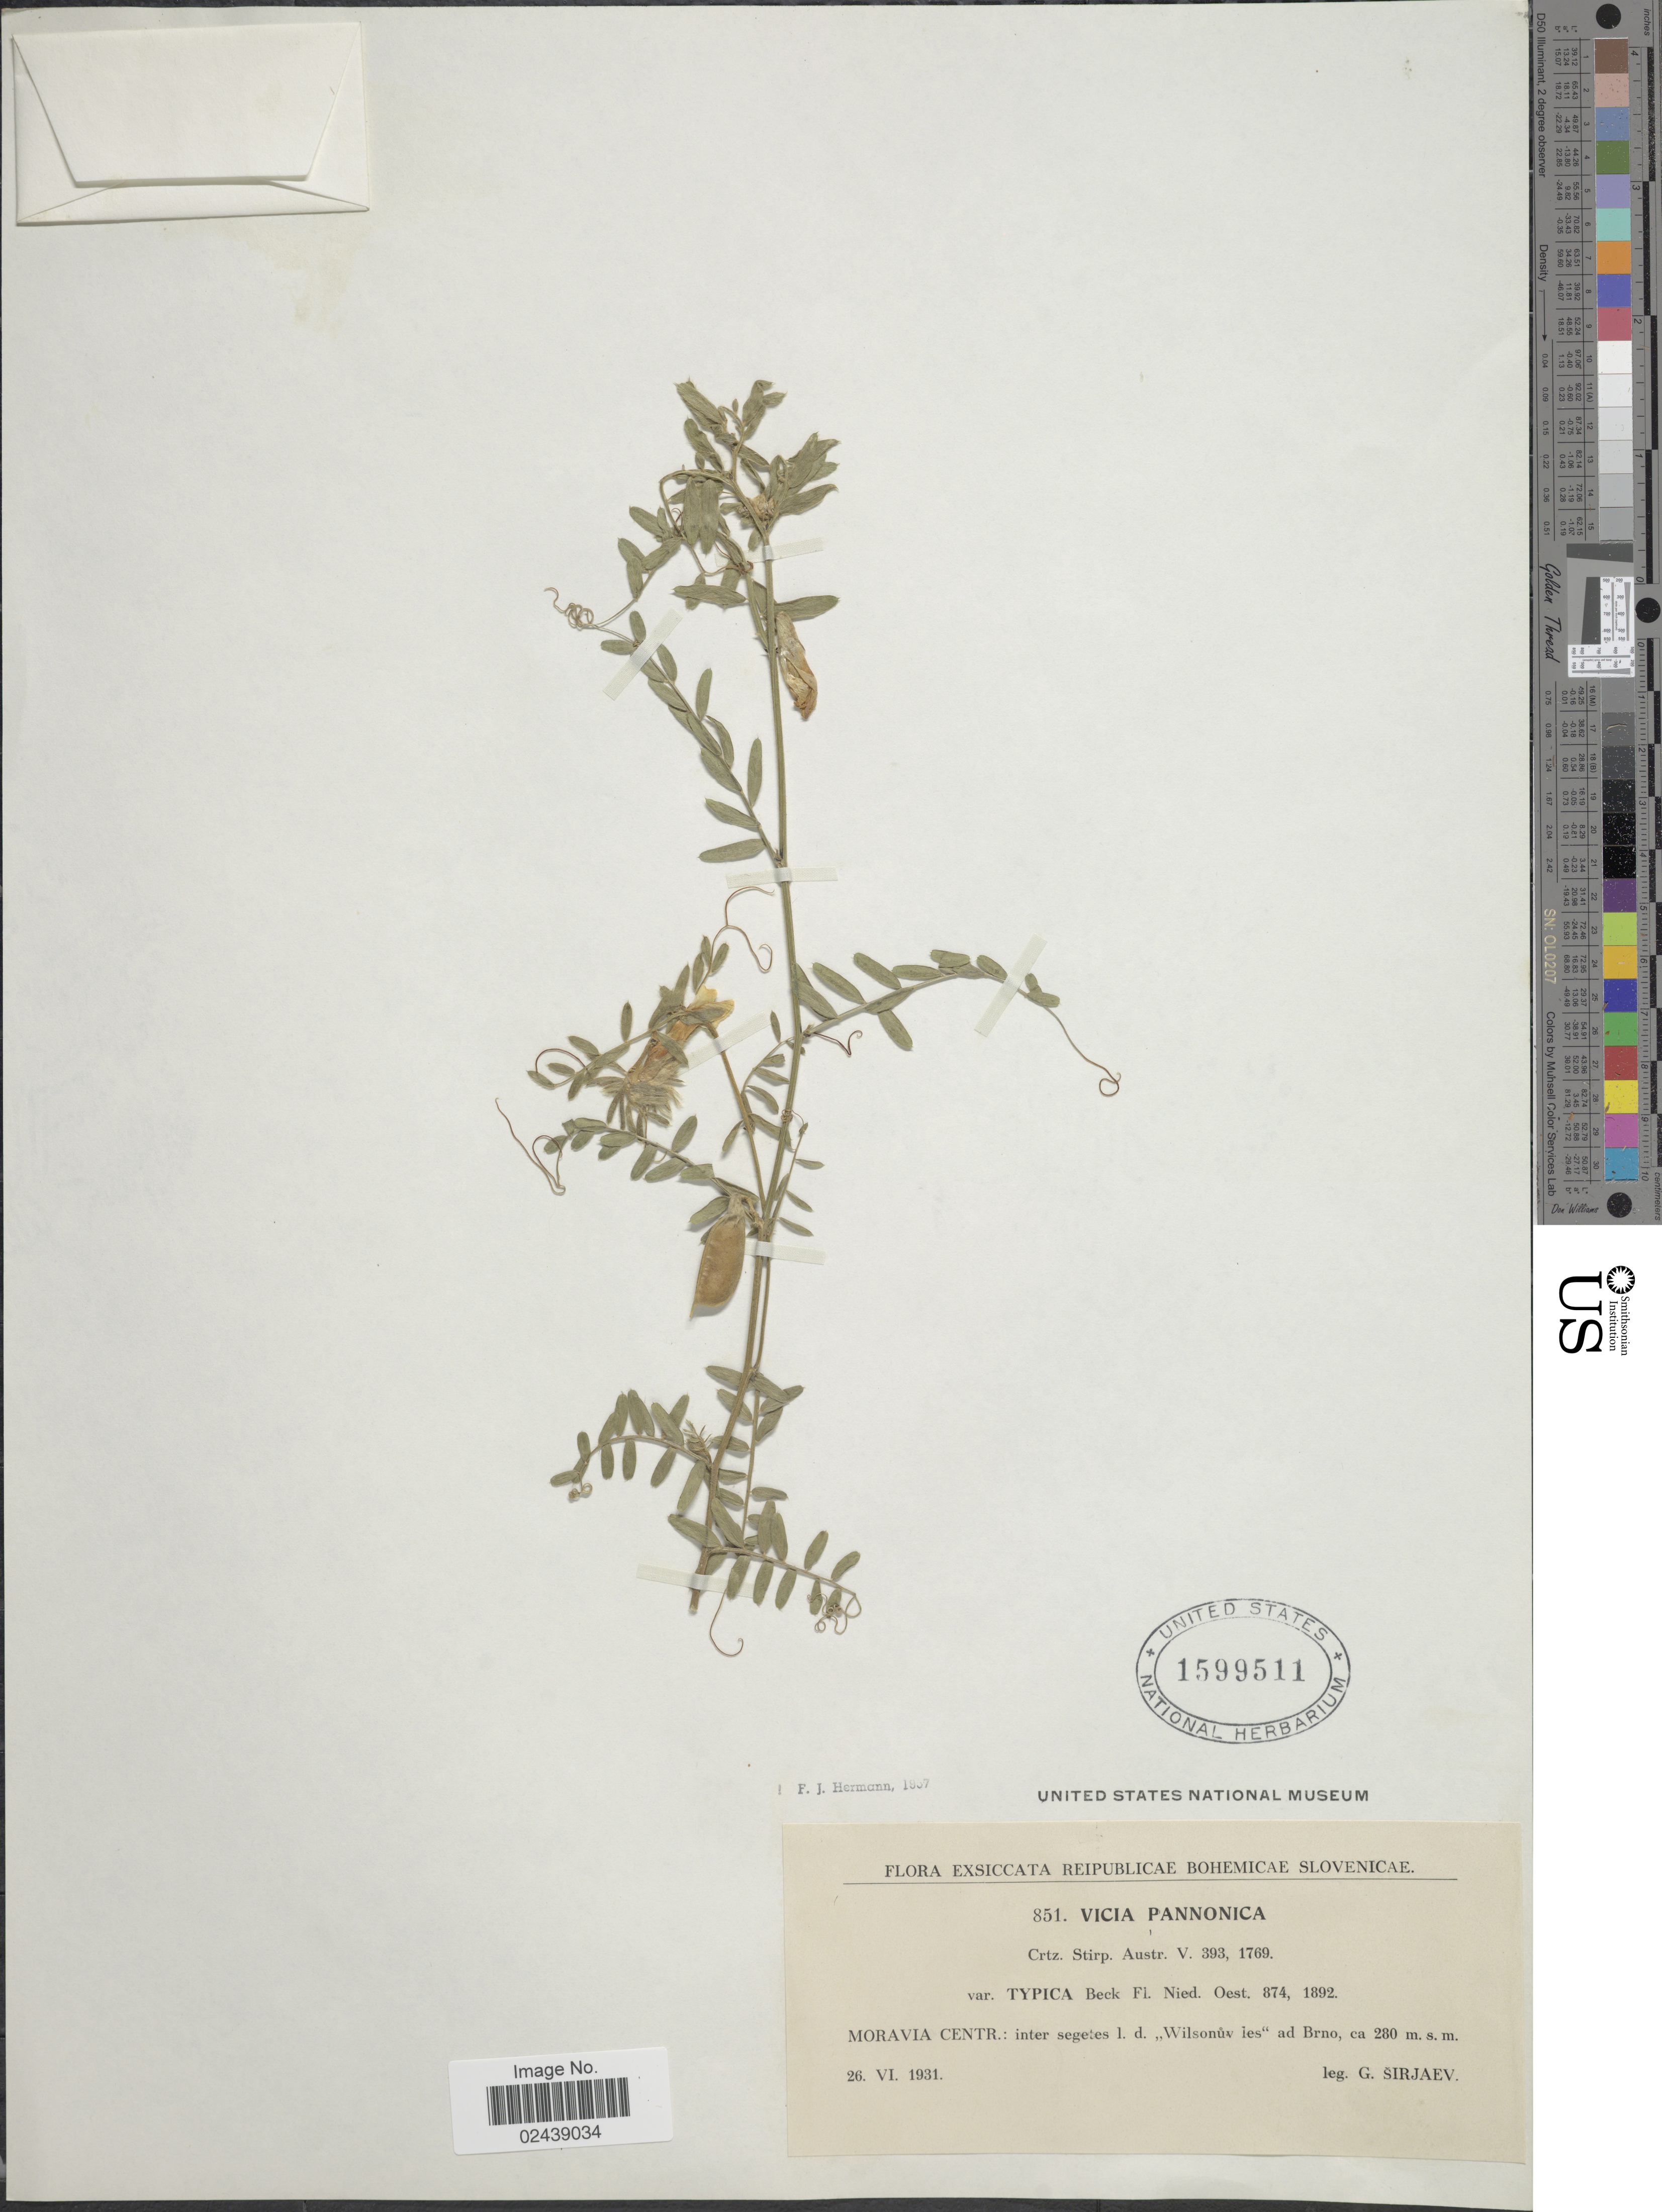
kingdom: Plantae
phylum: Tracheophyta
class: Magnoliopsida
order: Fabales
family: Fabaceae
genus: Vicia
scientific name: Vicia pannonica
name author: Crantz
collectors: G. Širjaev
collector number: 851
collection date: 1931-06-26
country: Czechia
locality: Reipublicae Bohemicae Slovenicae, Moravia Centr.: inter segetes l. d. Wisovuc les ad Brno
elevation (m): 280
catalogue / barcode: US 1599511